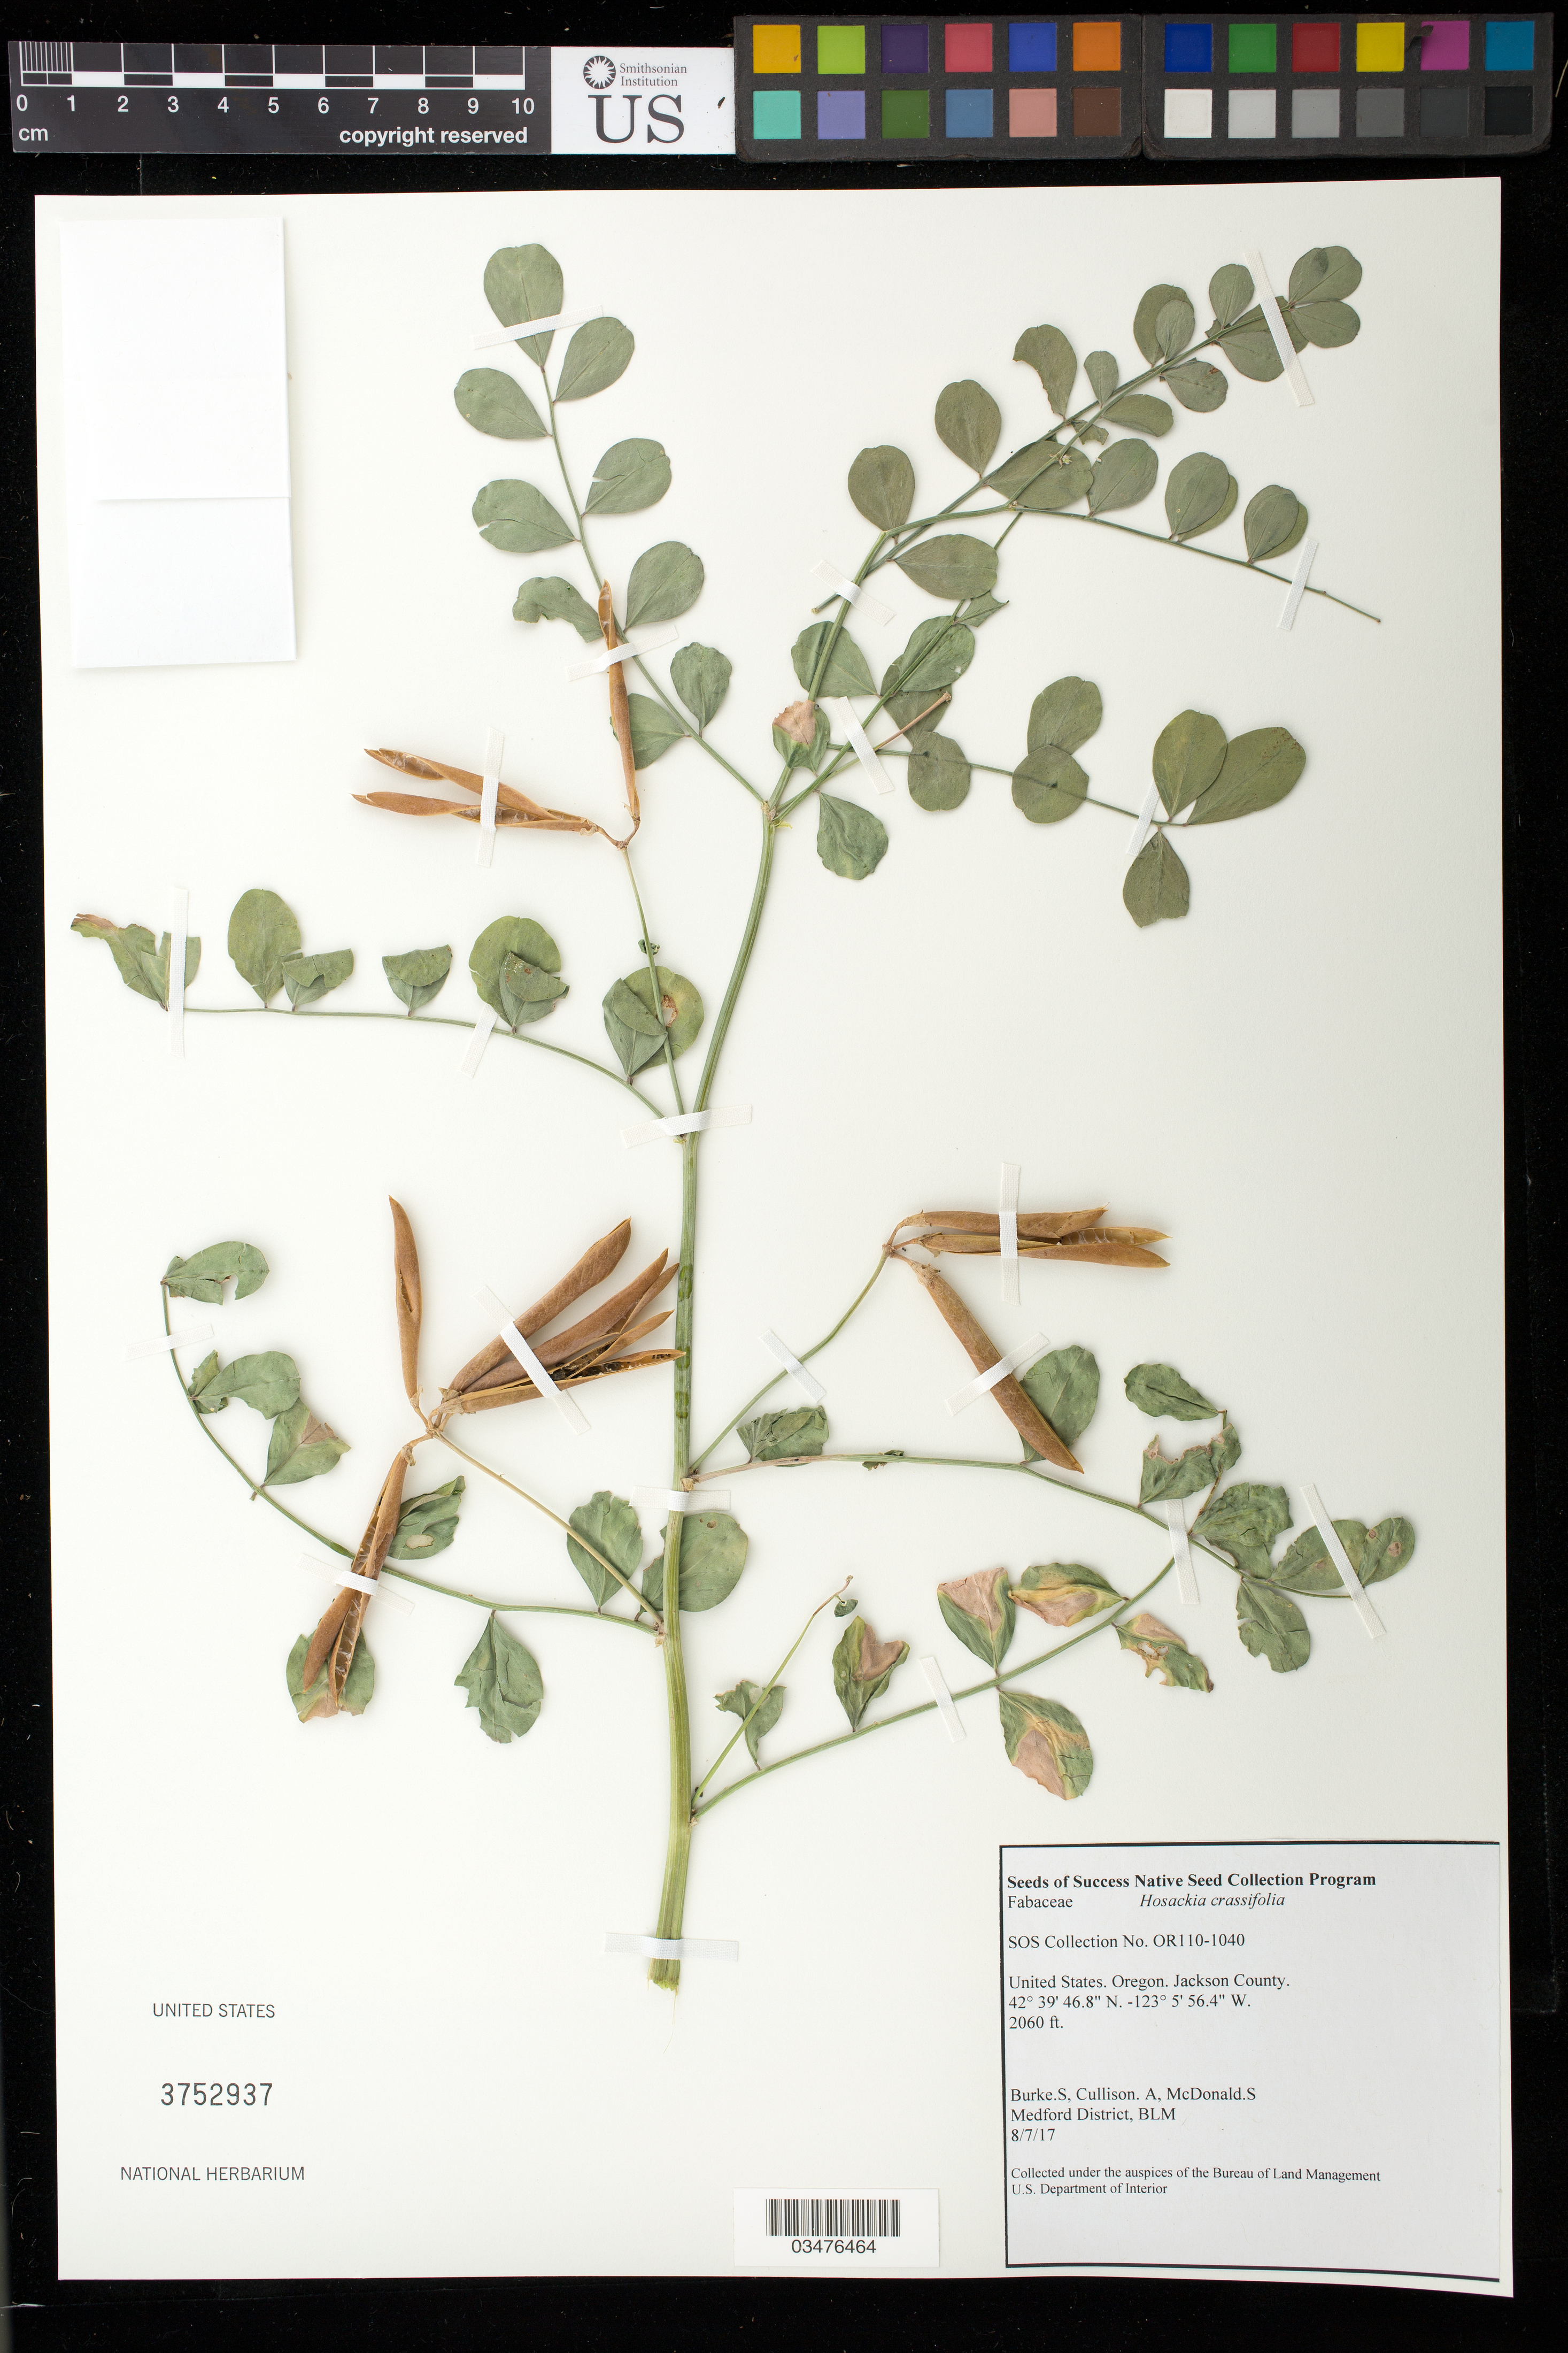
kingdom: Plantae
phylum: Tracheophyta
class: Magnoliopsida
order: Fabales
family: Fabaceae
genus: Hosackia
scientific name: Hosackia crassifolia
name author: Benth.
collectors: S. Burke, A. Cullison & S. McDonald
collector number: OR110-1040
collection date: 2017-08-07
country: United States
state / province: Oregon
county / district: Jackson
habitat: Mesic Forest, more common in exposed areas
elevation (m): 628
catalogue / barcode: US 3752937